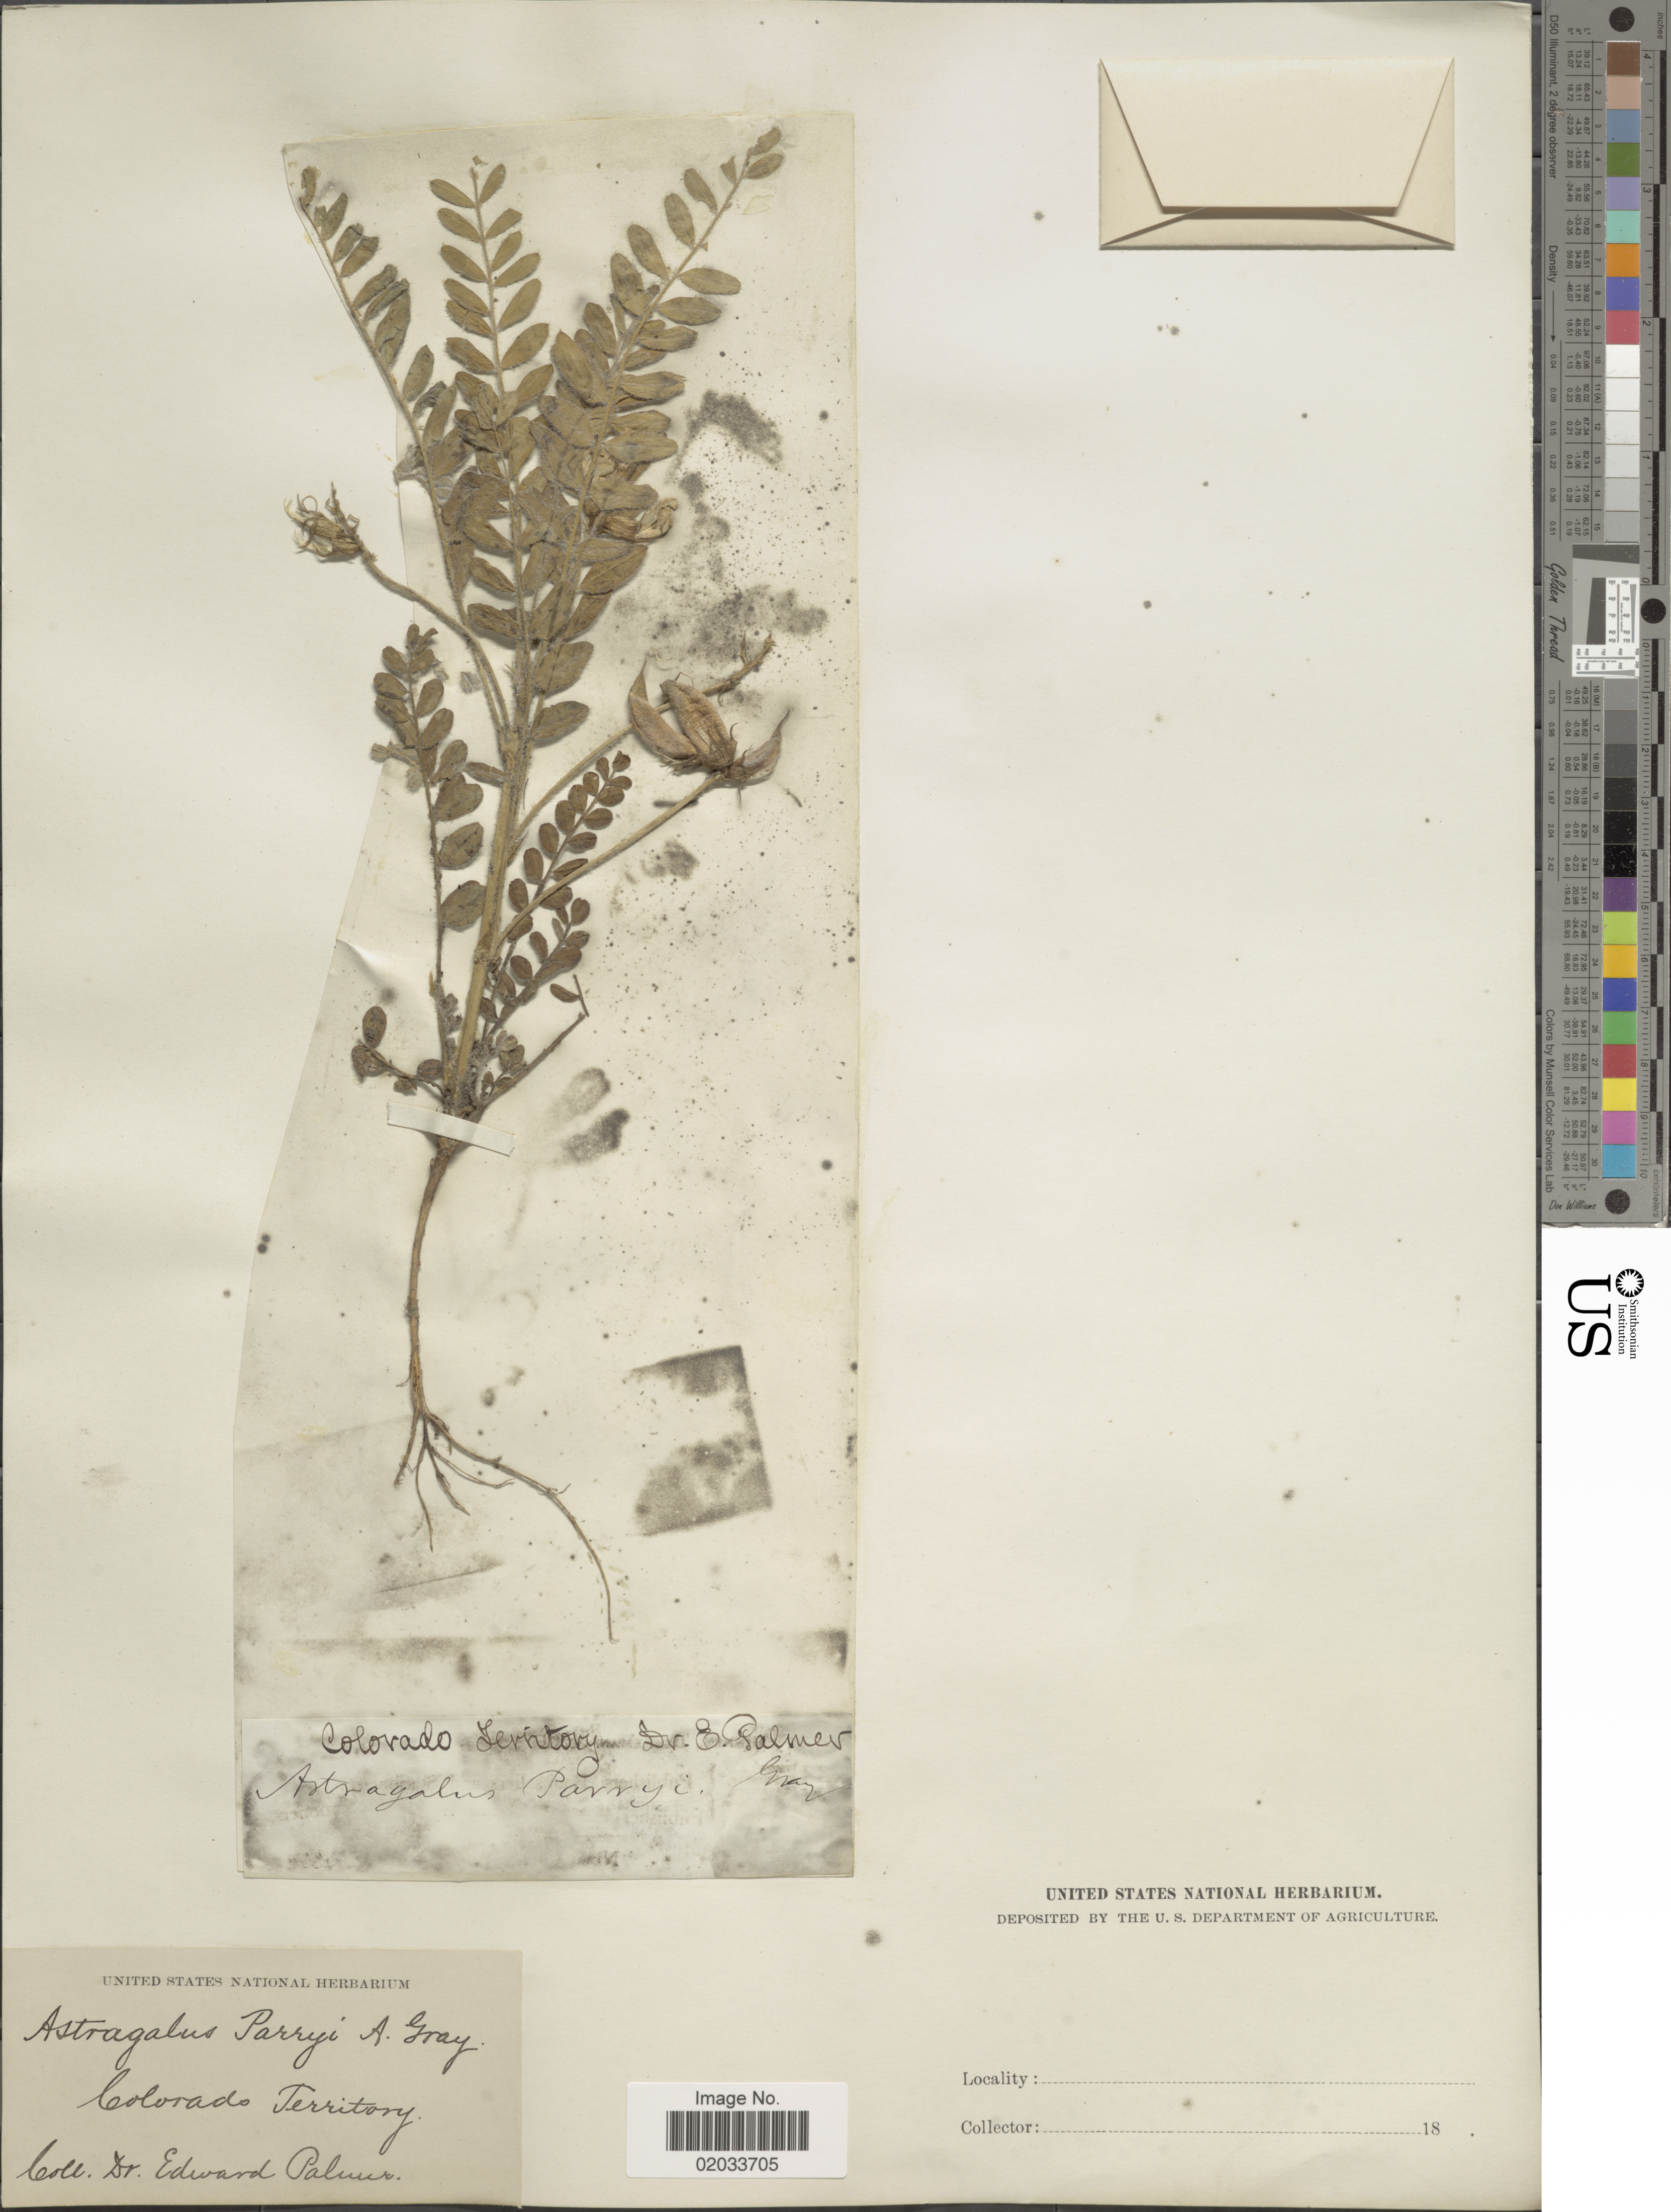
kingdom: Plantae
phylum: Tracheophyta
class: Magnoliopsida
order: Fabales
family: Fabaceae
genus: Astragalus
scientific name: Astragalus parryi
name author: A. Gray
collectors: E. Palmer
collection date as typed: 18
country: United States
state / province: Colorado